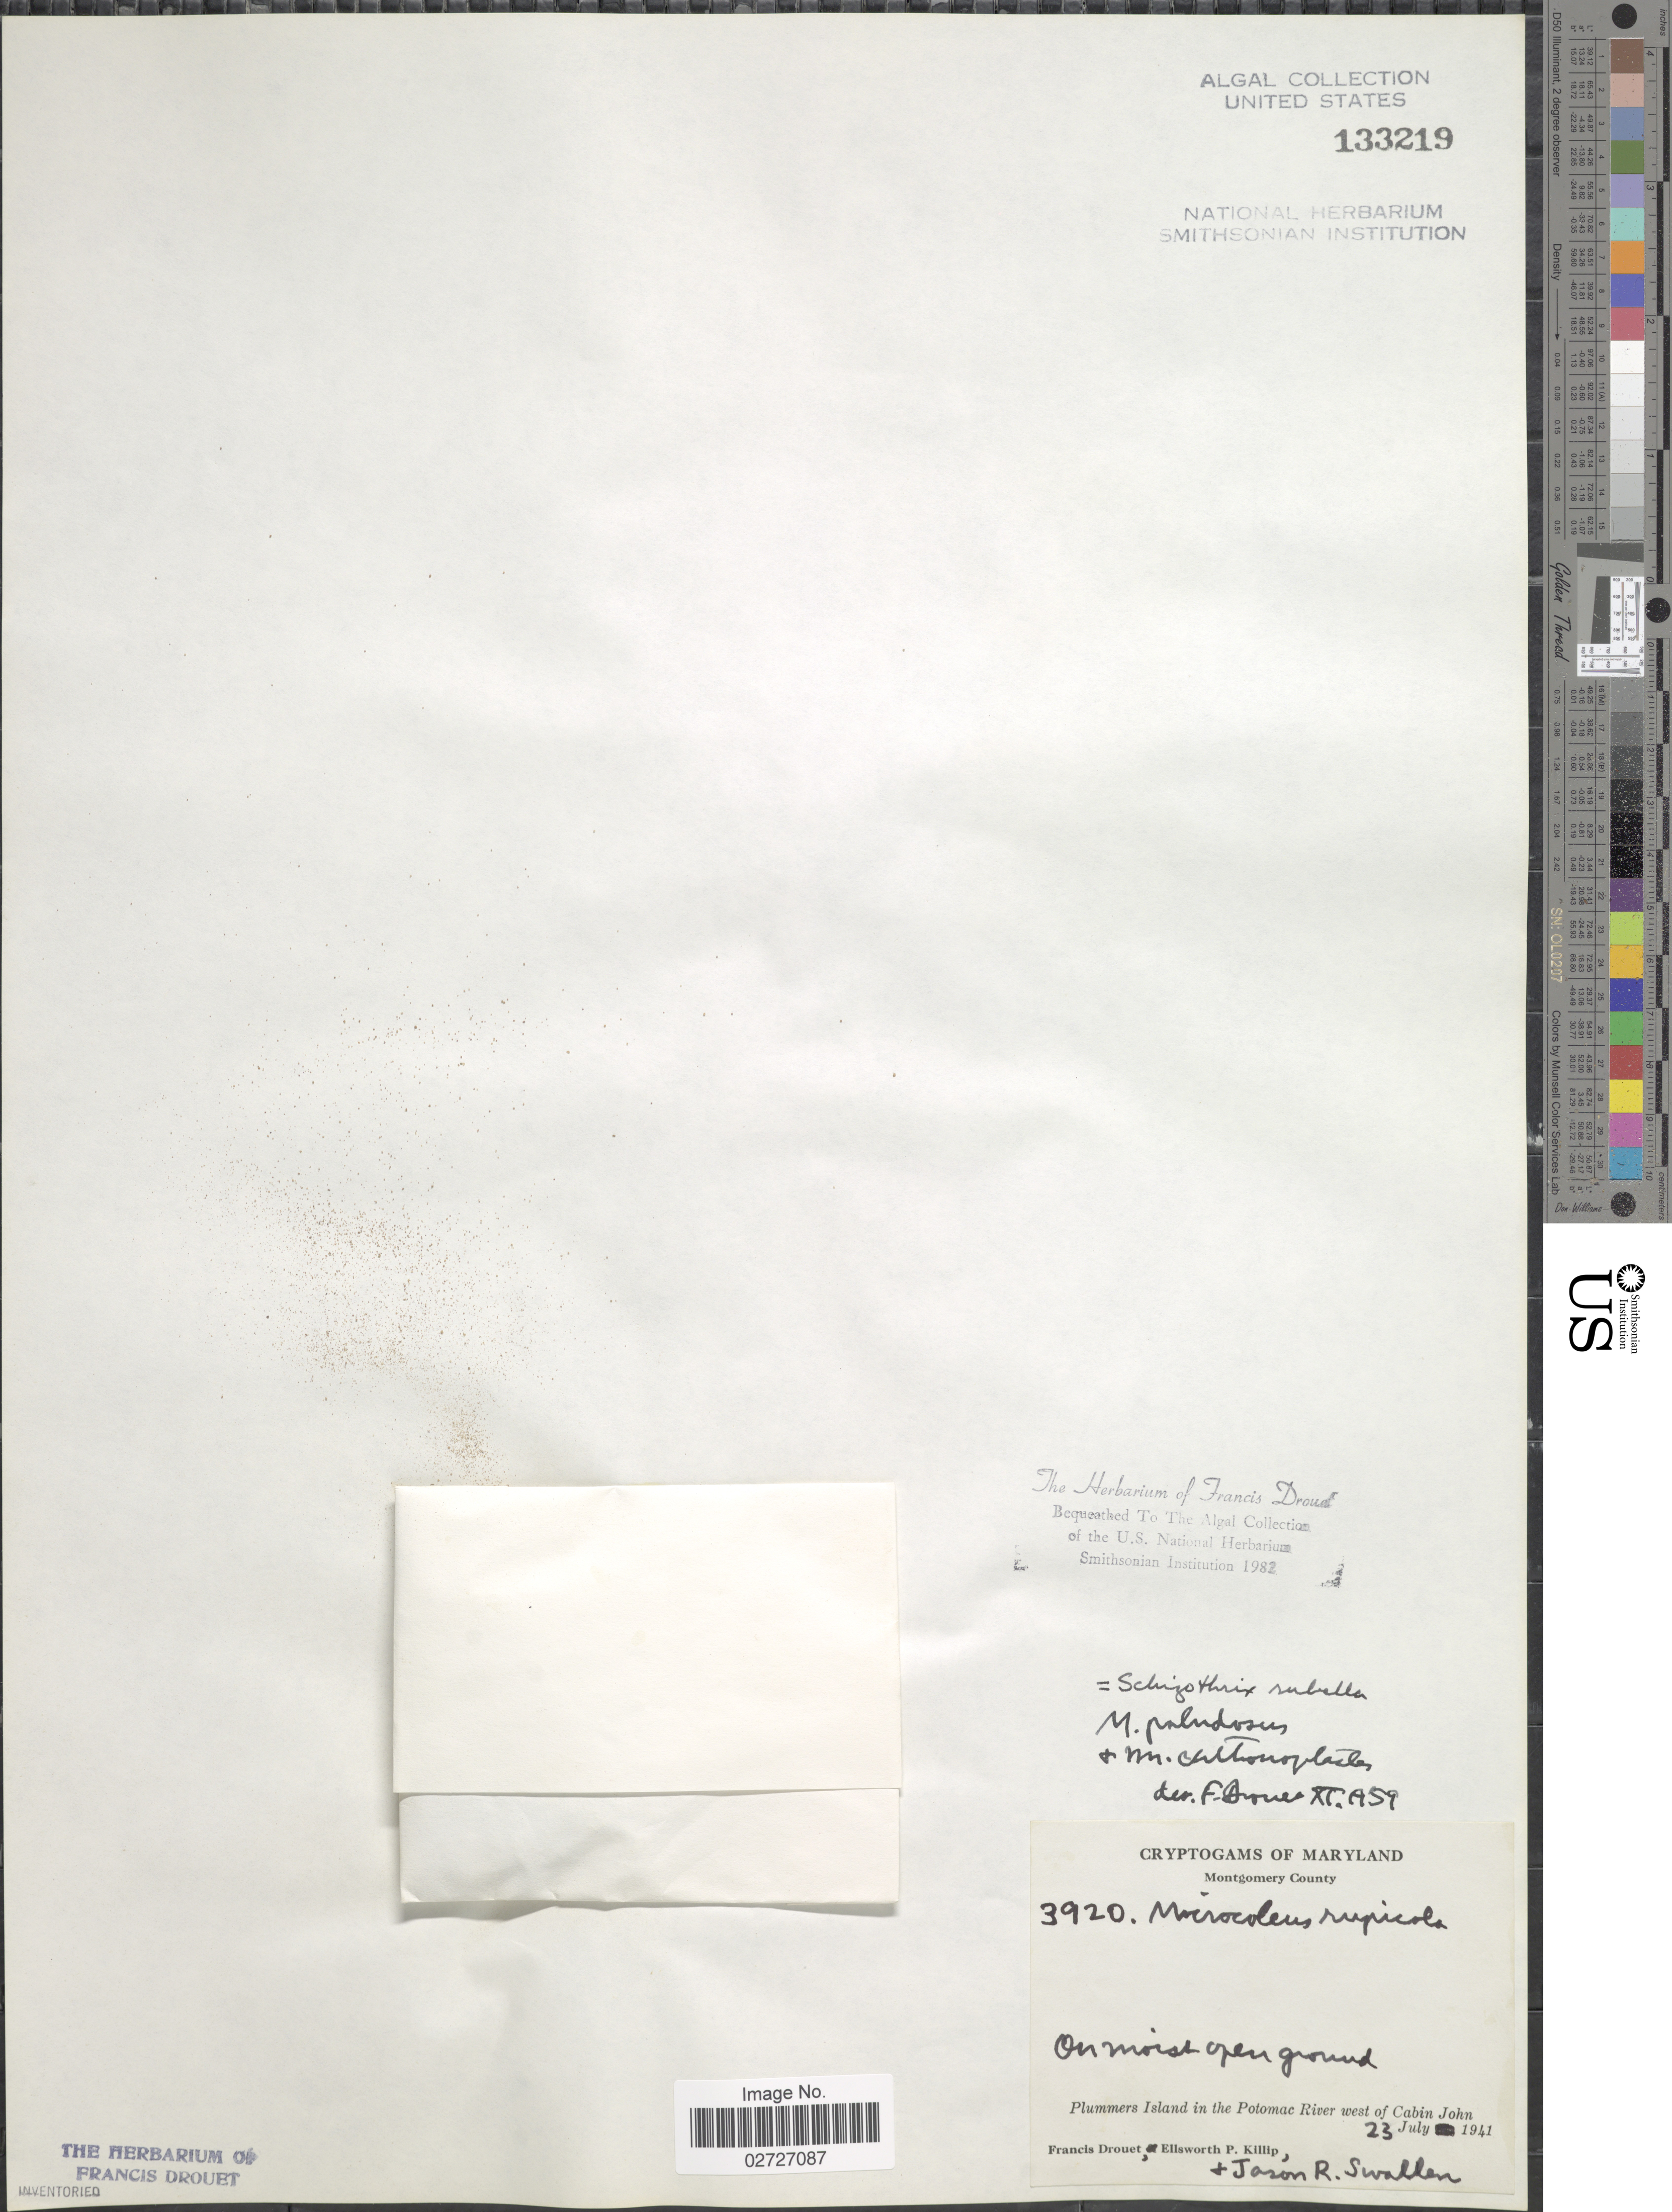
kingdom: Bacteria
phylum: Cyanobacteria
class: Cyanobacteriia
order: Leptolyngbyales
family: Trichocoleusaceae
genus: Schizothrix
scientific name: Schizothrix rubella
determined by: Drouet, F. E.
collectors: F. E. Drouet, E. P. Killip & J. R. Swallen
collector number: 3920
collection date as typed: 23 July 1941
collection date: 1941-07-23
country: United States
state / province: Maryland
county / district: Montgomery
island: Plummers Island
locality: Potomac River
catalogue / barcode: US 133219